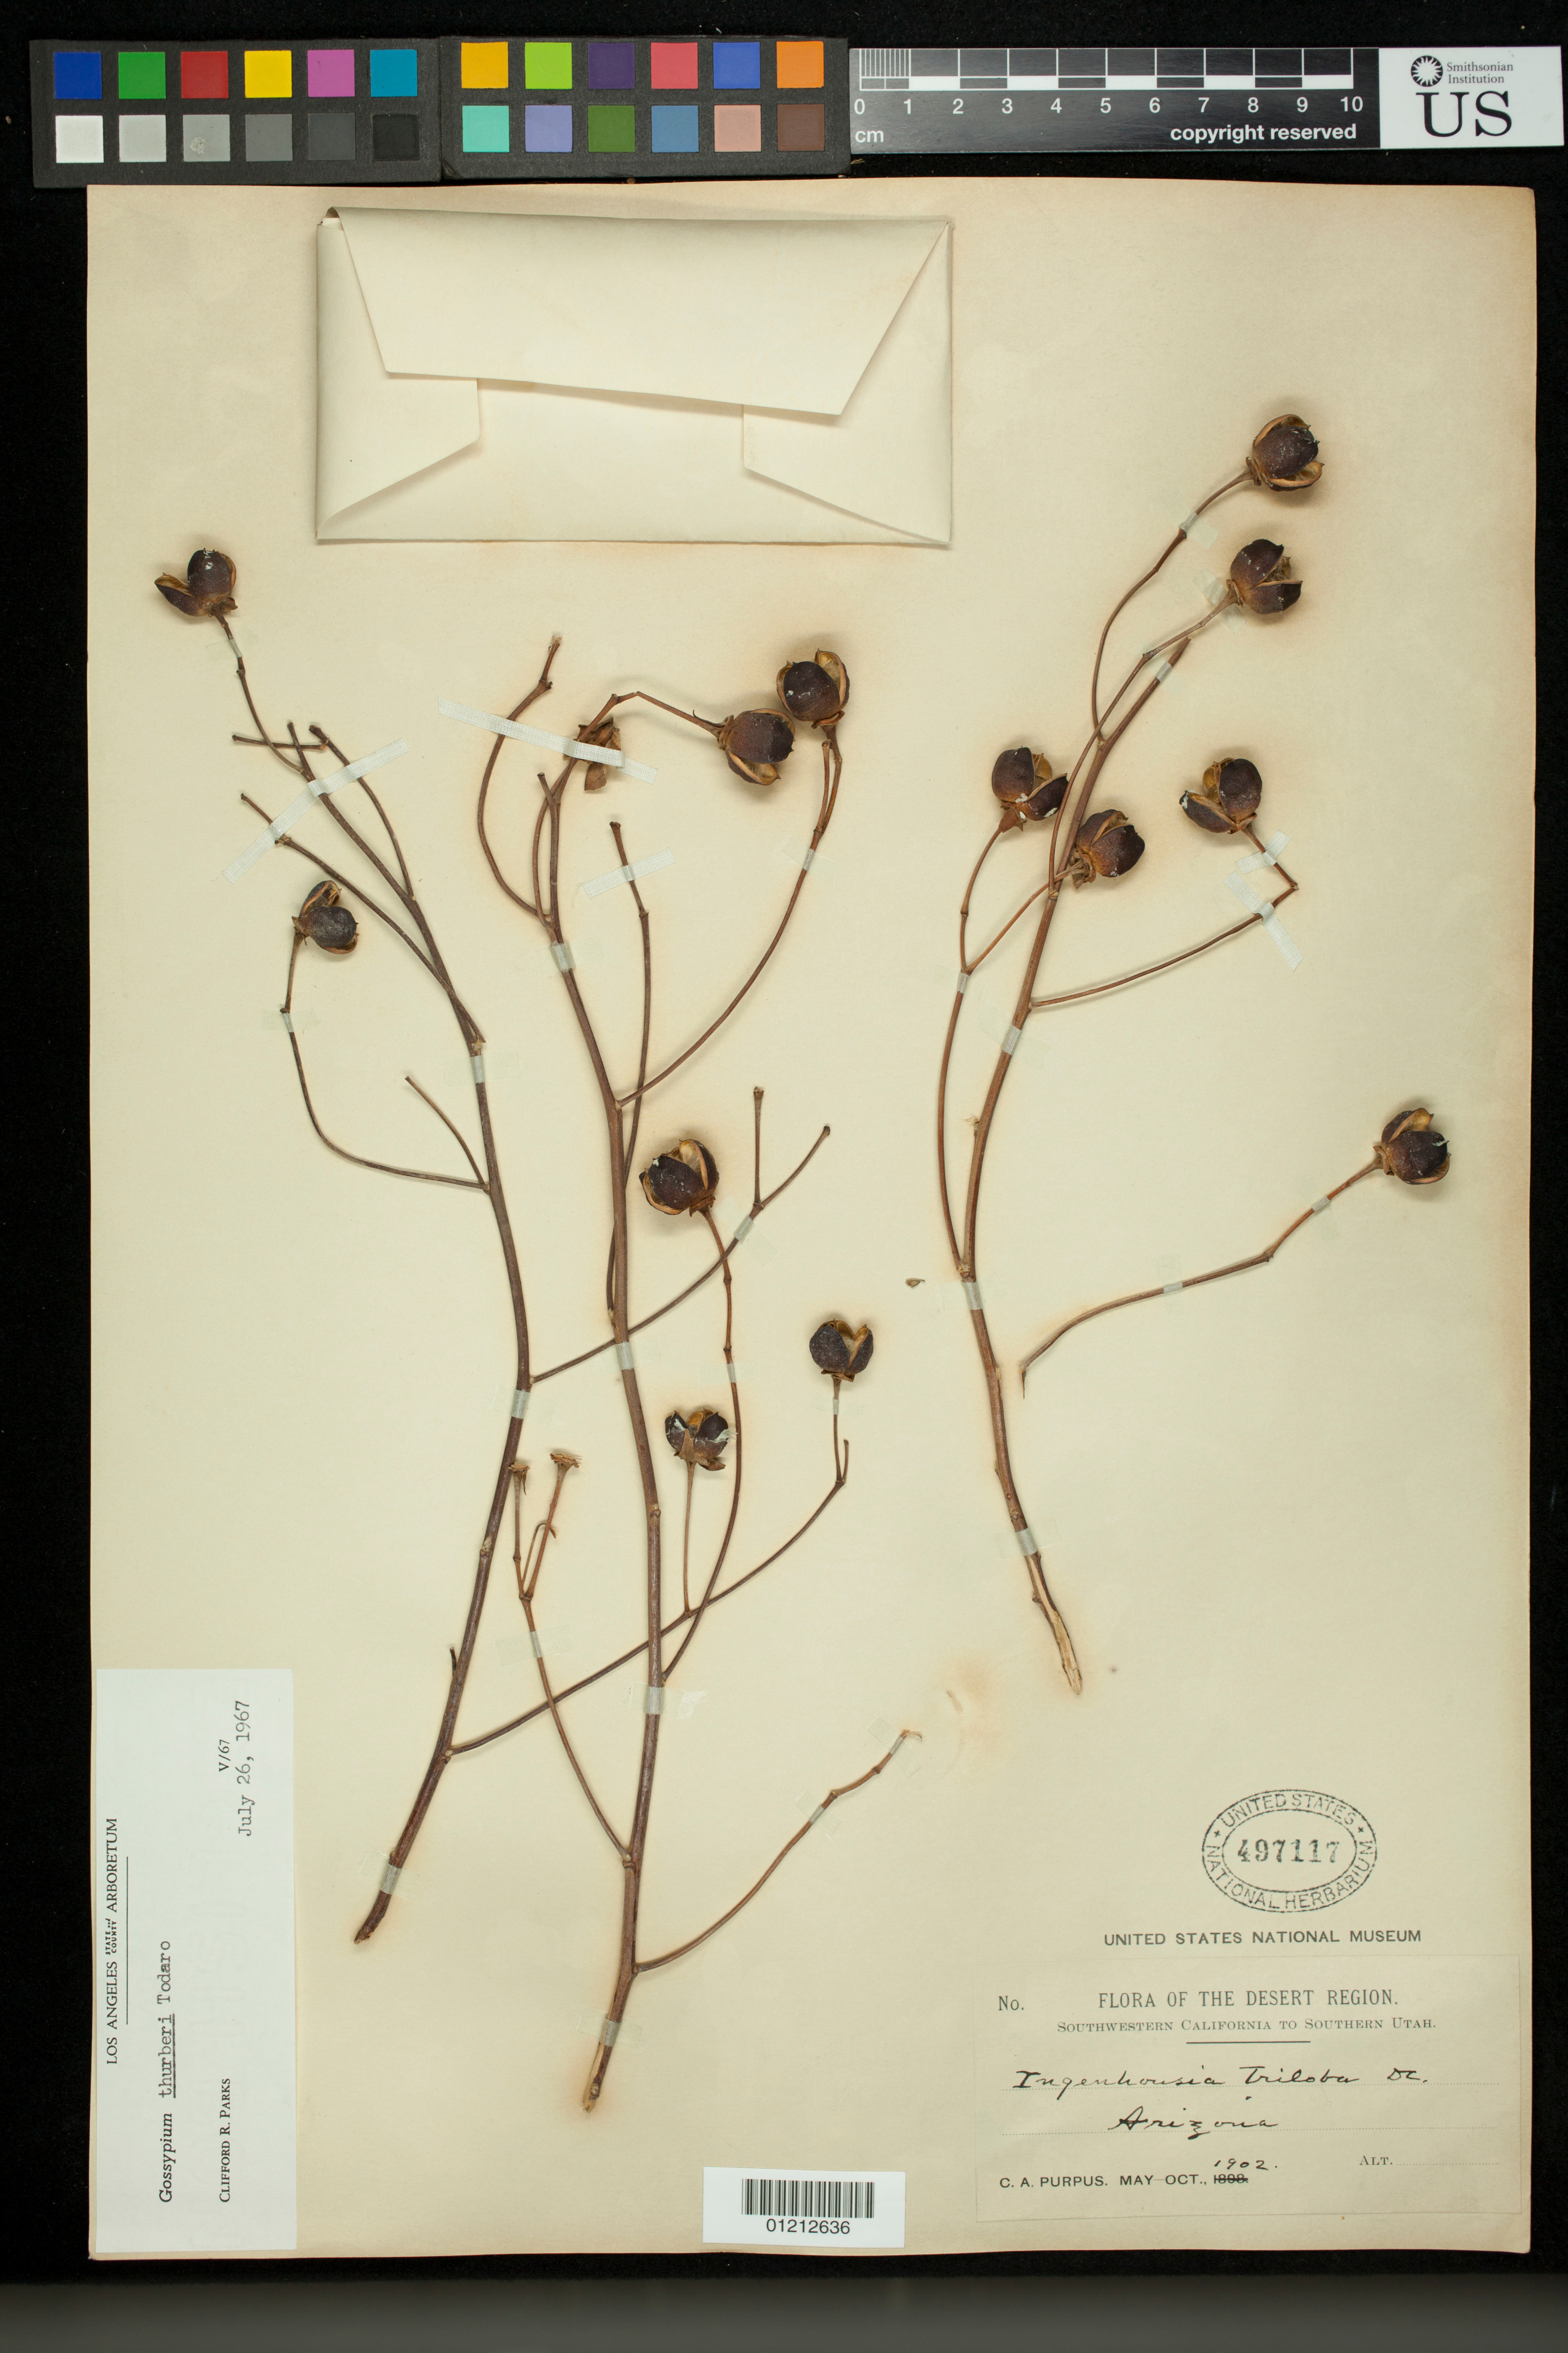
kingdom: Plantae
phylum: Tracheophyta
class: Magnoliopsida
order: Malvales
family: Malvaceae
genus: Gossypium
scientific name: Gossypium thurberi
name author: Tod.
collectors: C. A. Purpus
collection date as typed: May 1902 to -- Oct 1902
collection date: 1902-05/1902-10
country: United States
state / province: Arizona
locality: Bradshawe mts.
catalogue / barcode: US 497117